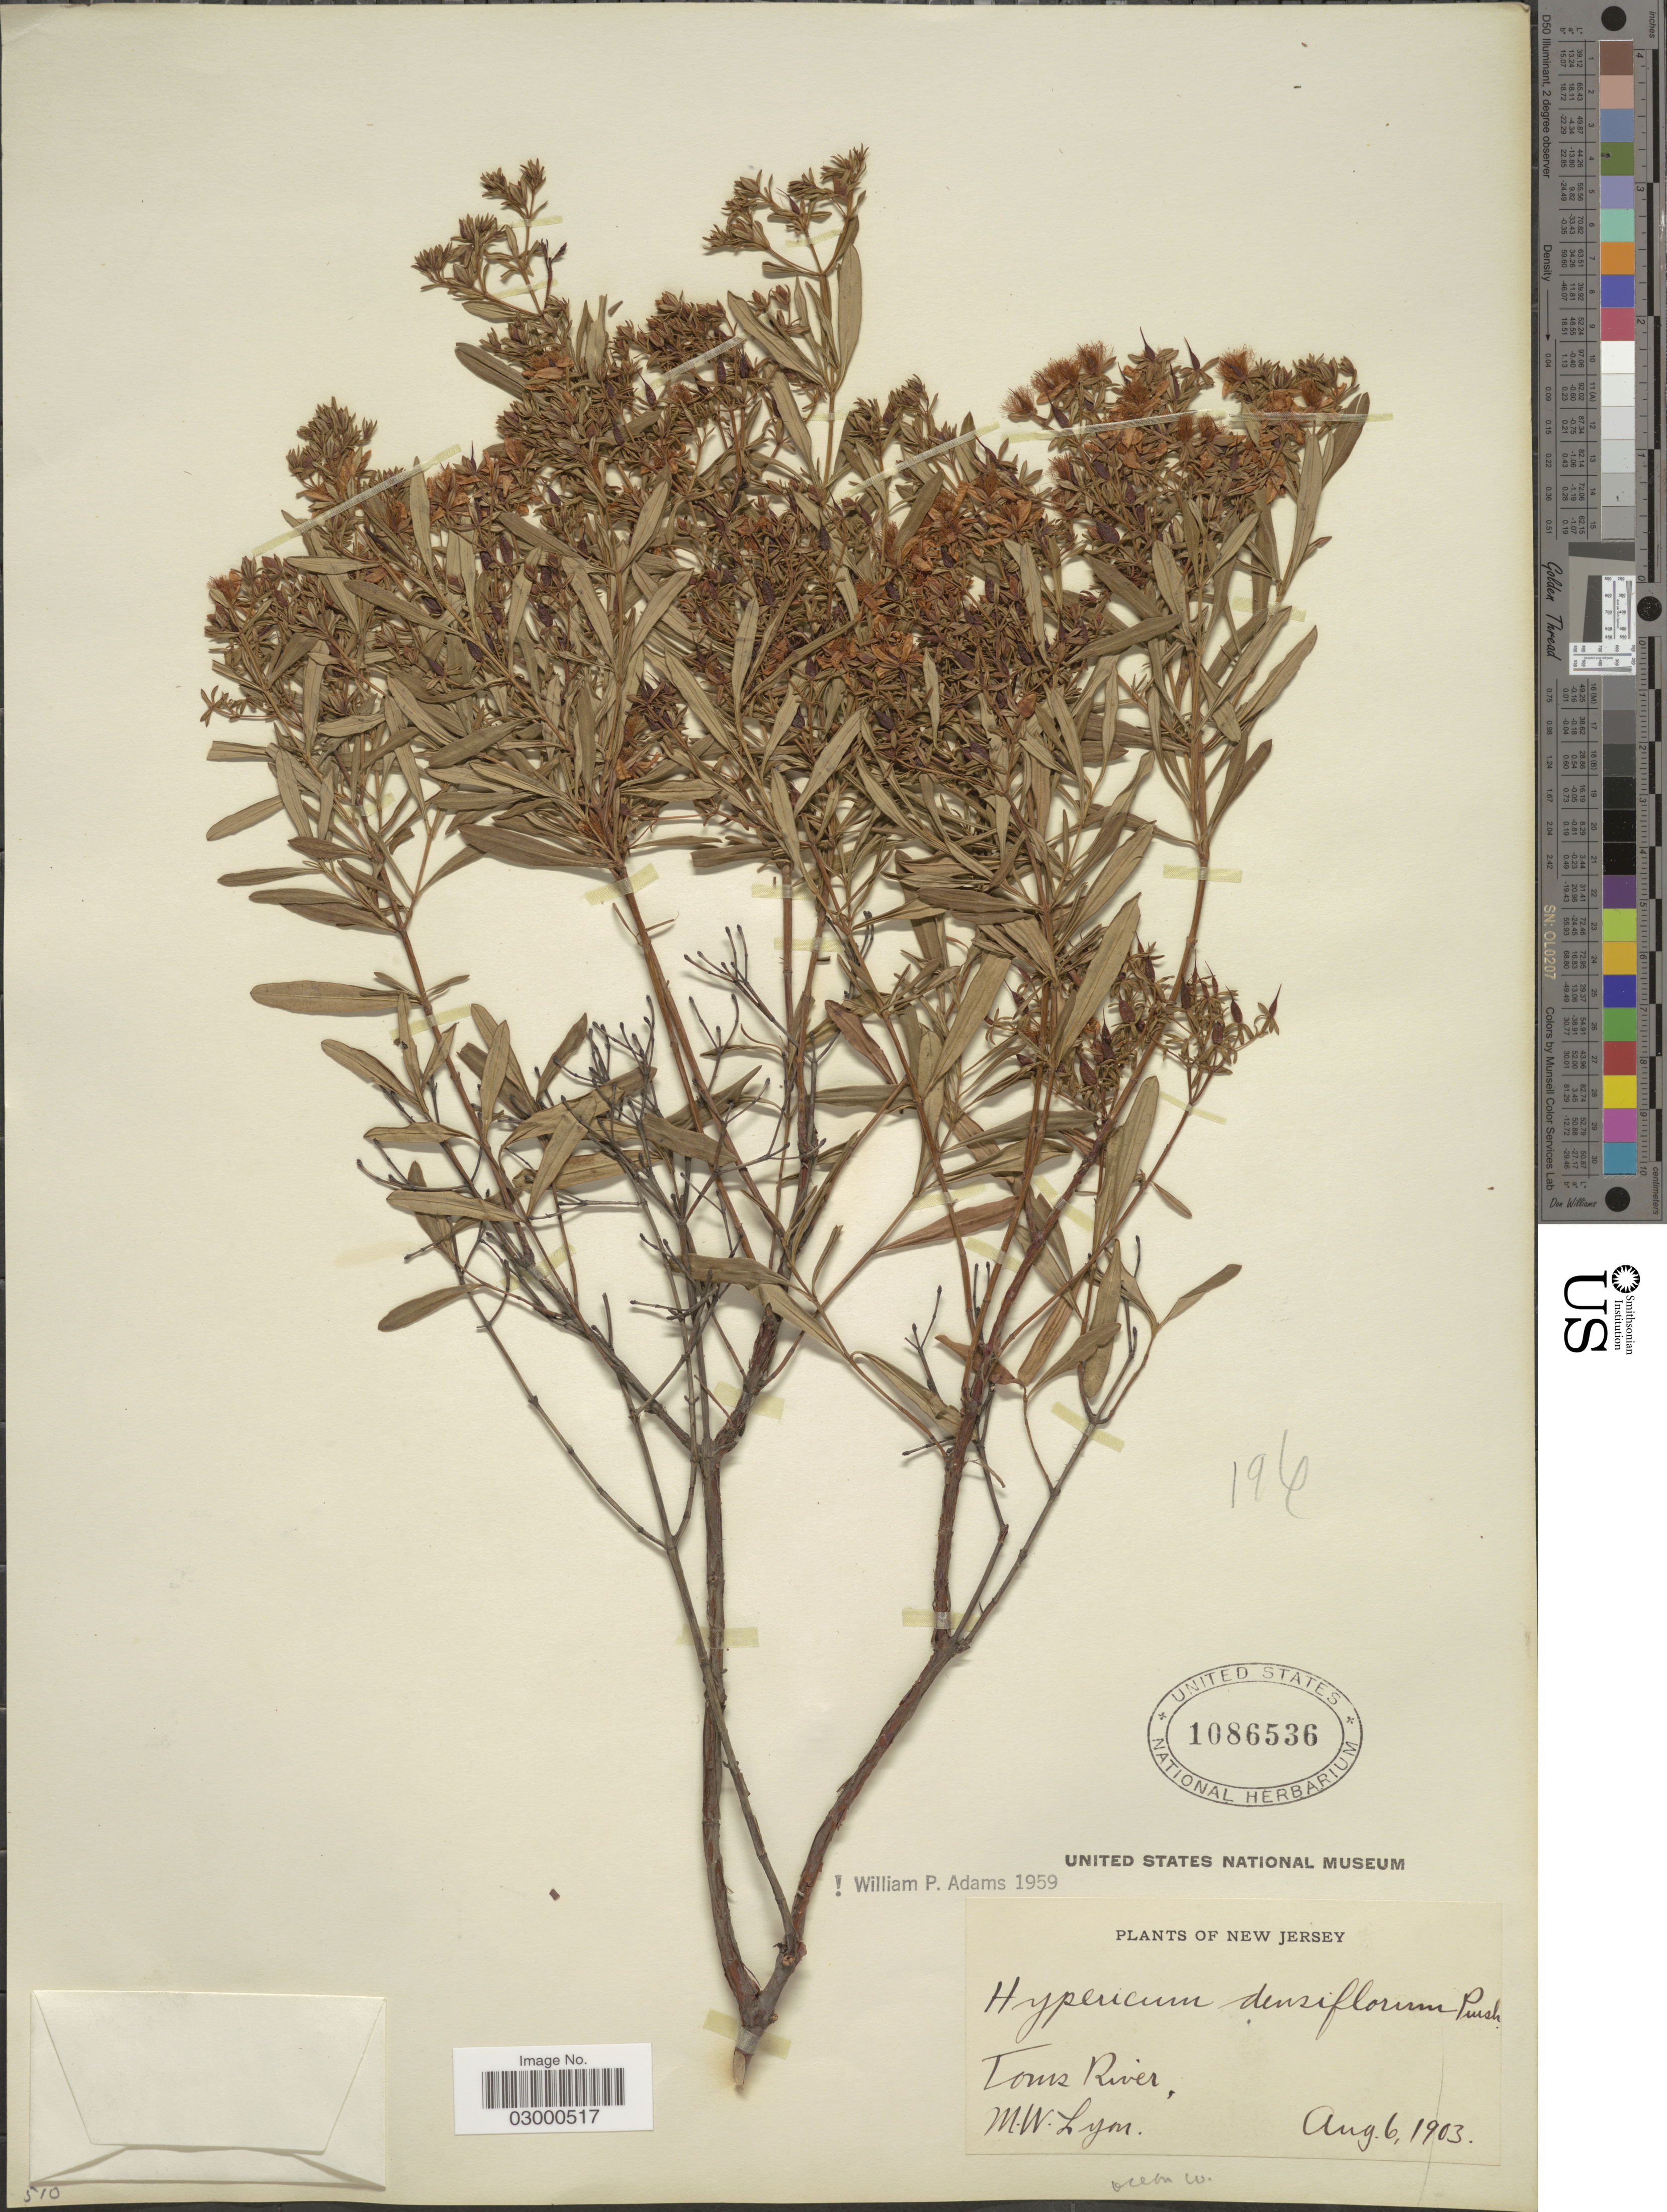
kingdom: Plantae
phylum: Tracheophyta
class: Magnoliopsida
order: Malpighiales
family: Hypericaceae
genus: Hypericum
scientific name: Hypericum densiflorum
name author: Pursh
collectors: M. W. Lyon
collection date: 1903-08-06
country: United States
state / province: New Jersey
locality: Toms River, Ocean Co.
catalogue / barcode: US 1086536